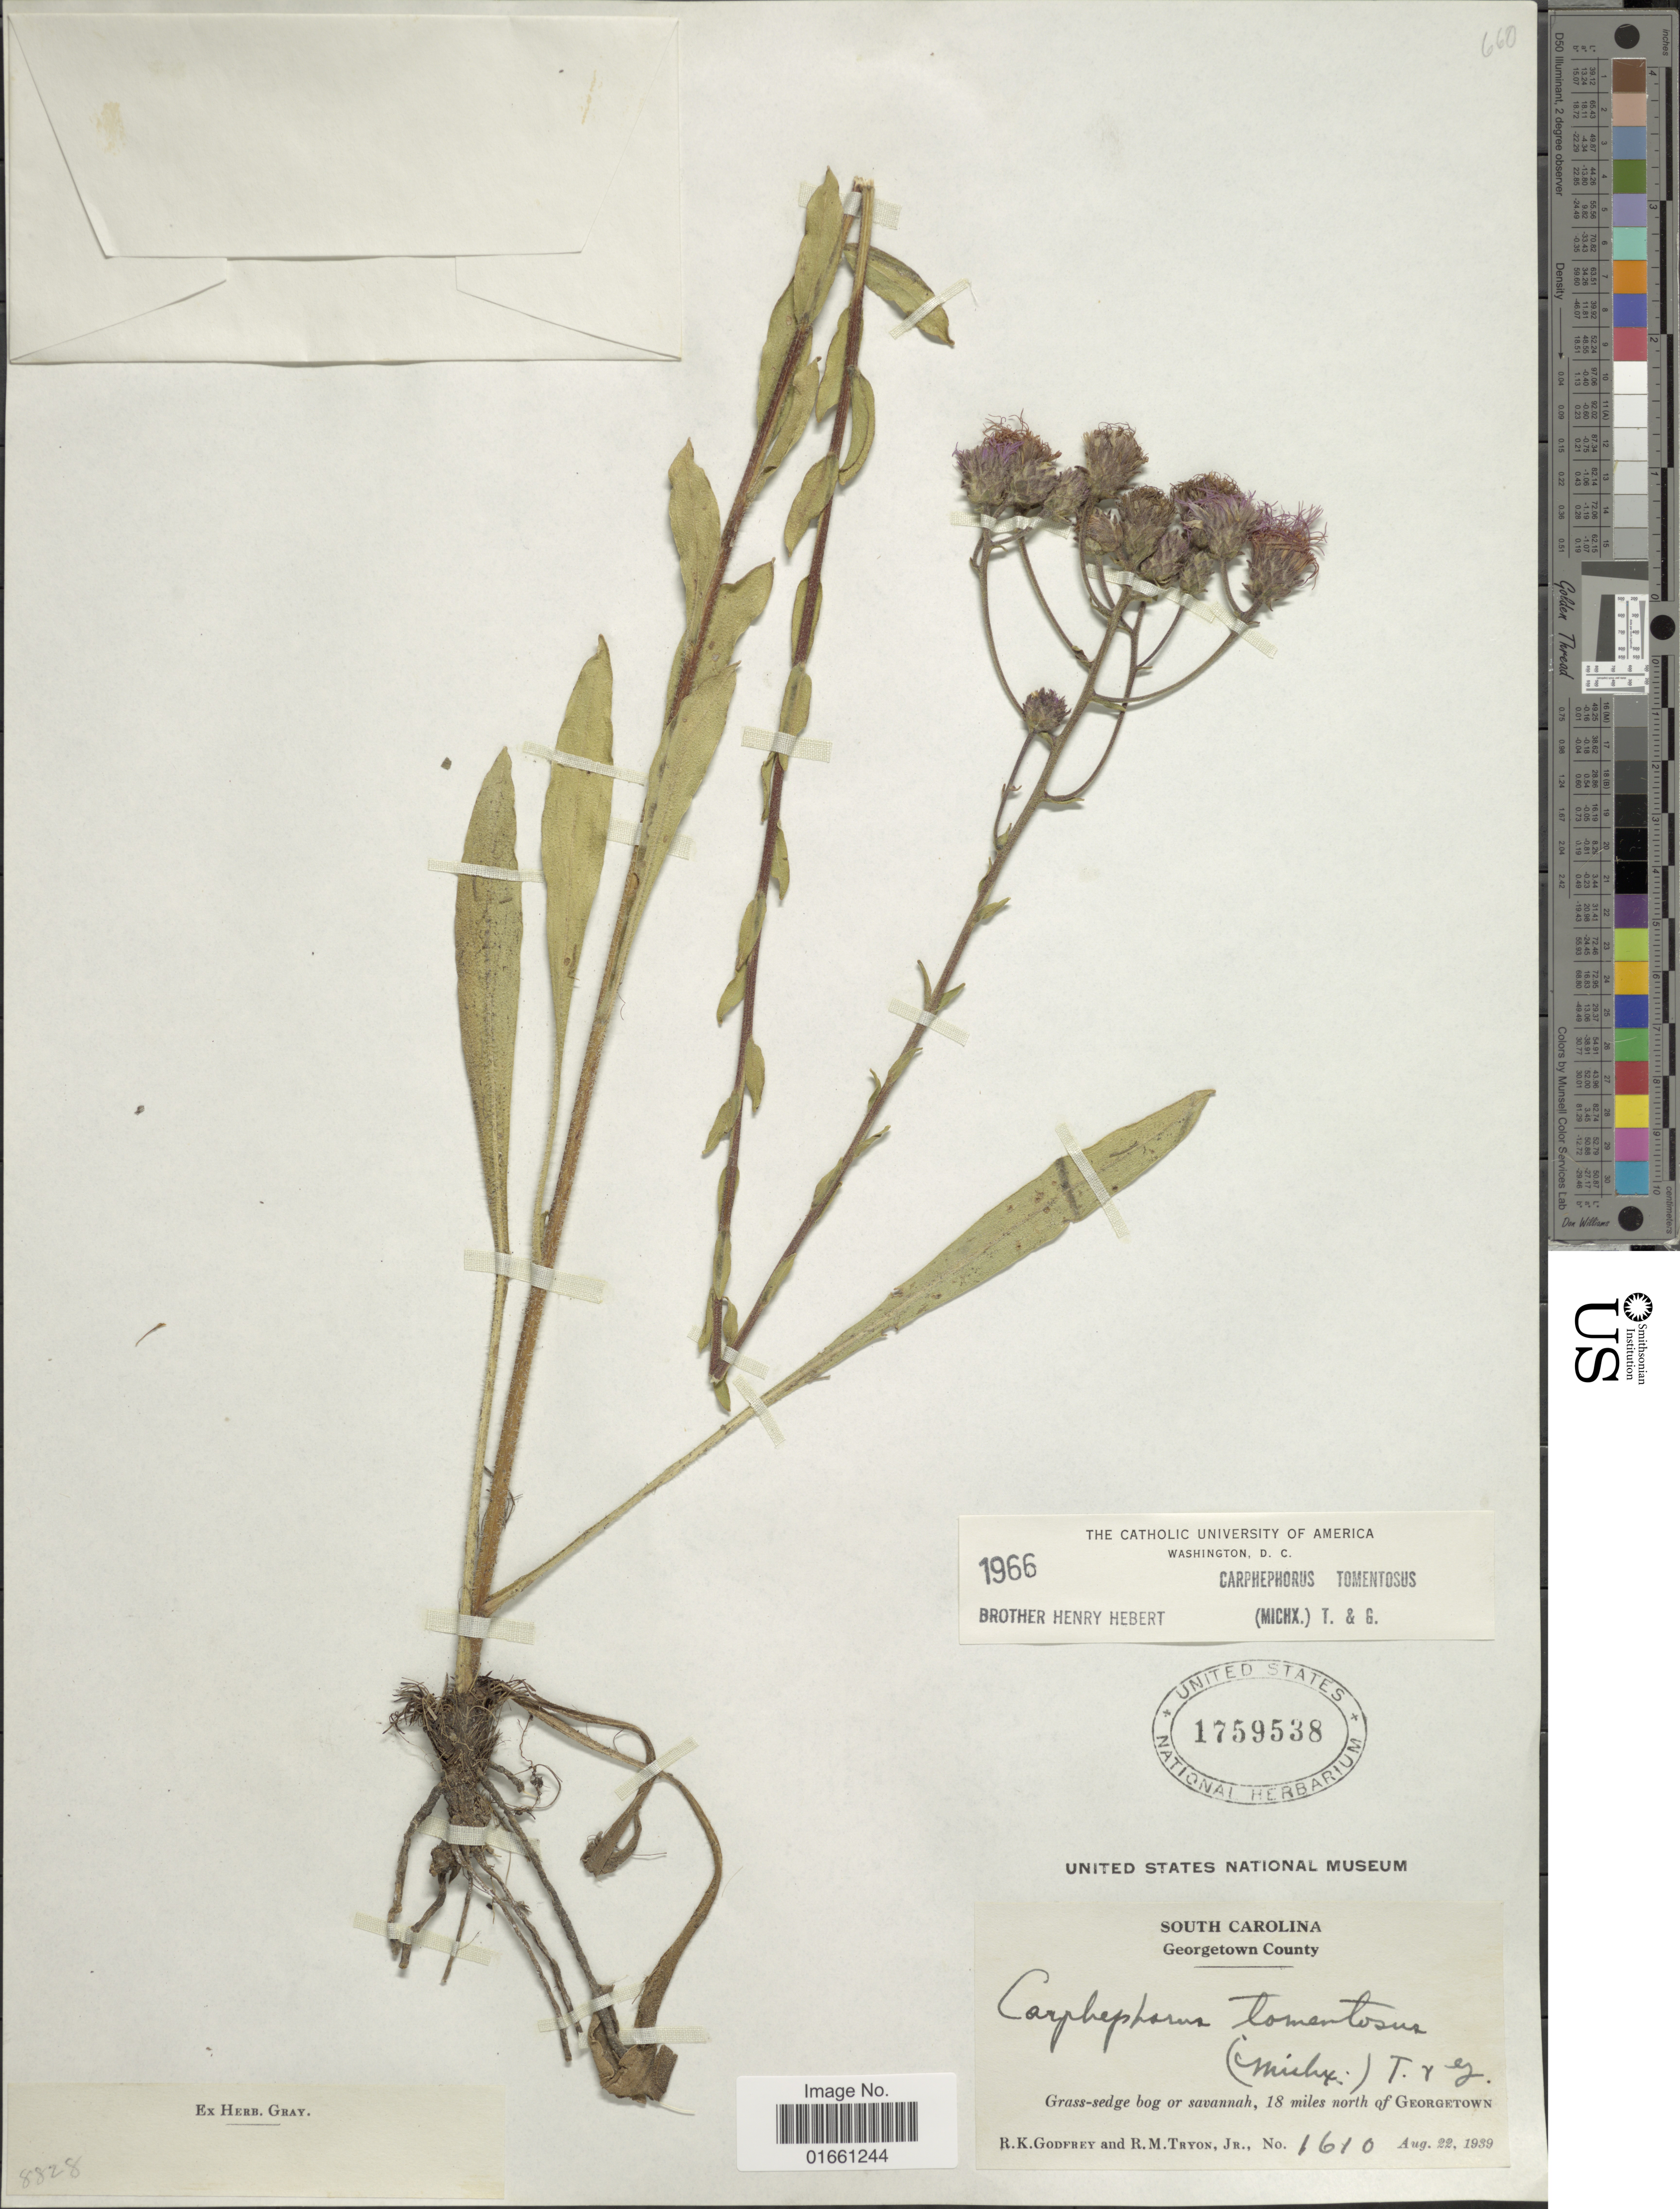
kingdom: Plantae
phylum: Tracheophyta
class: Magnoliopsida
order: Asterales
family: Asteraceae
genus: Carphephorus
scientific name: Carphephorus tomentosus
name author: (Michaux) Torr. & A. Gray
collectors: R. K. Godfrey & R. M. Tryon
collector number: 1610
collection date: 1939-08-22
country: United States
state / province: South Carolina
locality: Georgetown County, Grass- sedfe bog or Savannah, 18 miles north of Georgetown.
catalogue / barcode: US 1759538